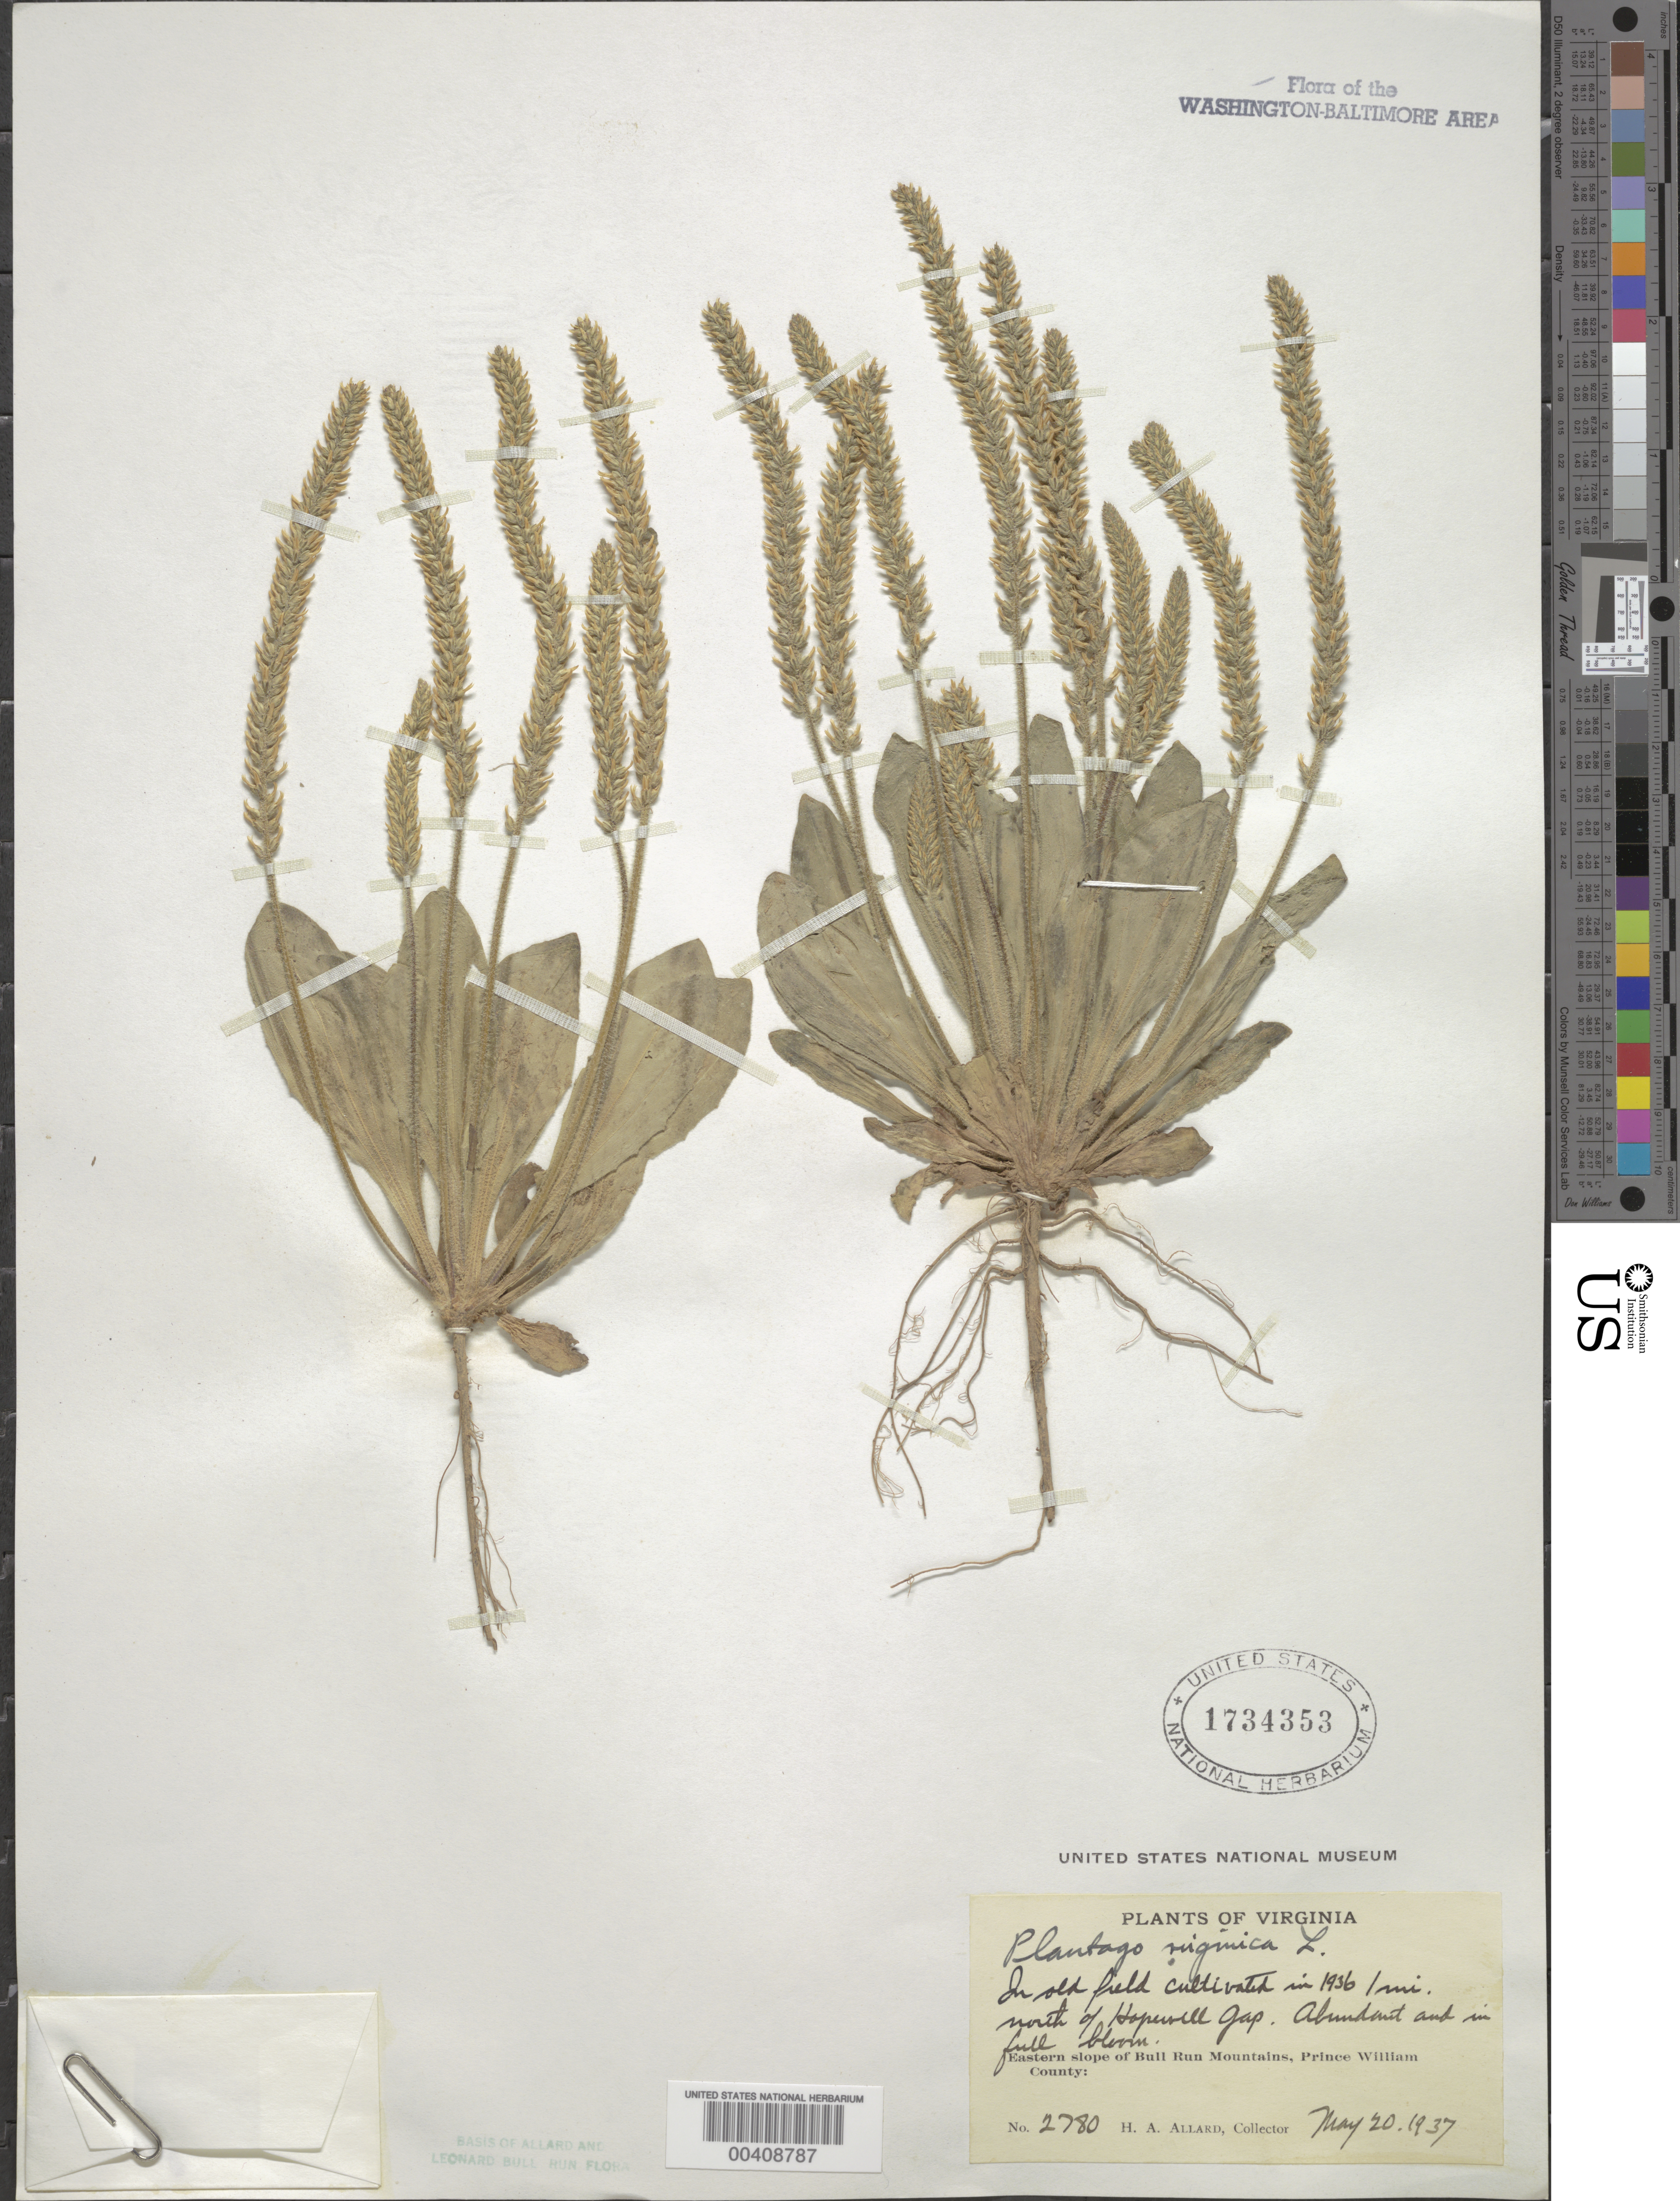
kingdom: Plantae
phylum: Tracheophyta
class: Magnoliopsida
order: Lamiales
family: Plantaginaceae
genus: Plantago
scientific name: Plantago virginica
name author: L.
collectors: H. A. Allard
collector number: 2780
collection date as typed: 20 May 1937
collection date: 1937-05-20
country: United States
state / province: Virginia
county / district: Prince William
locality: Hopewell Gap, east slope of Bull Run Mts.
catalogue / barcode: US 1734353